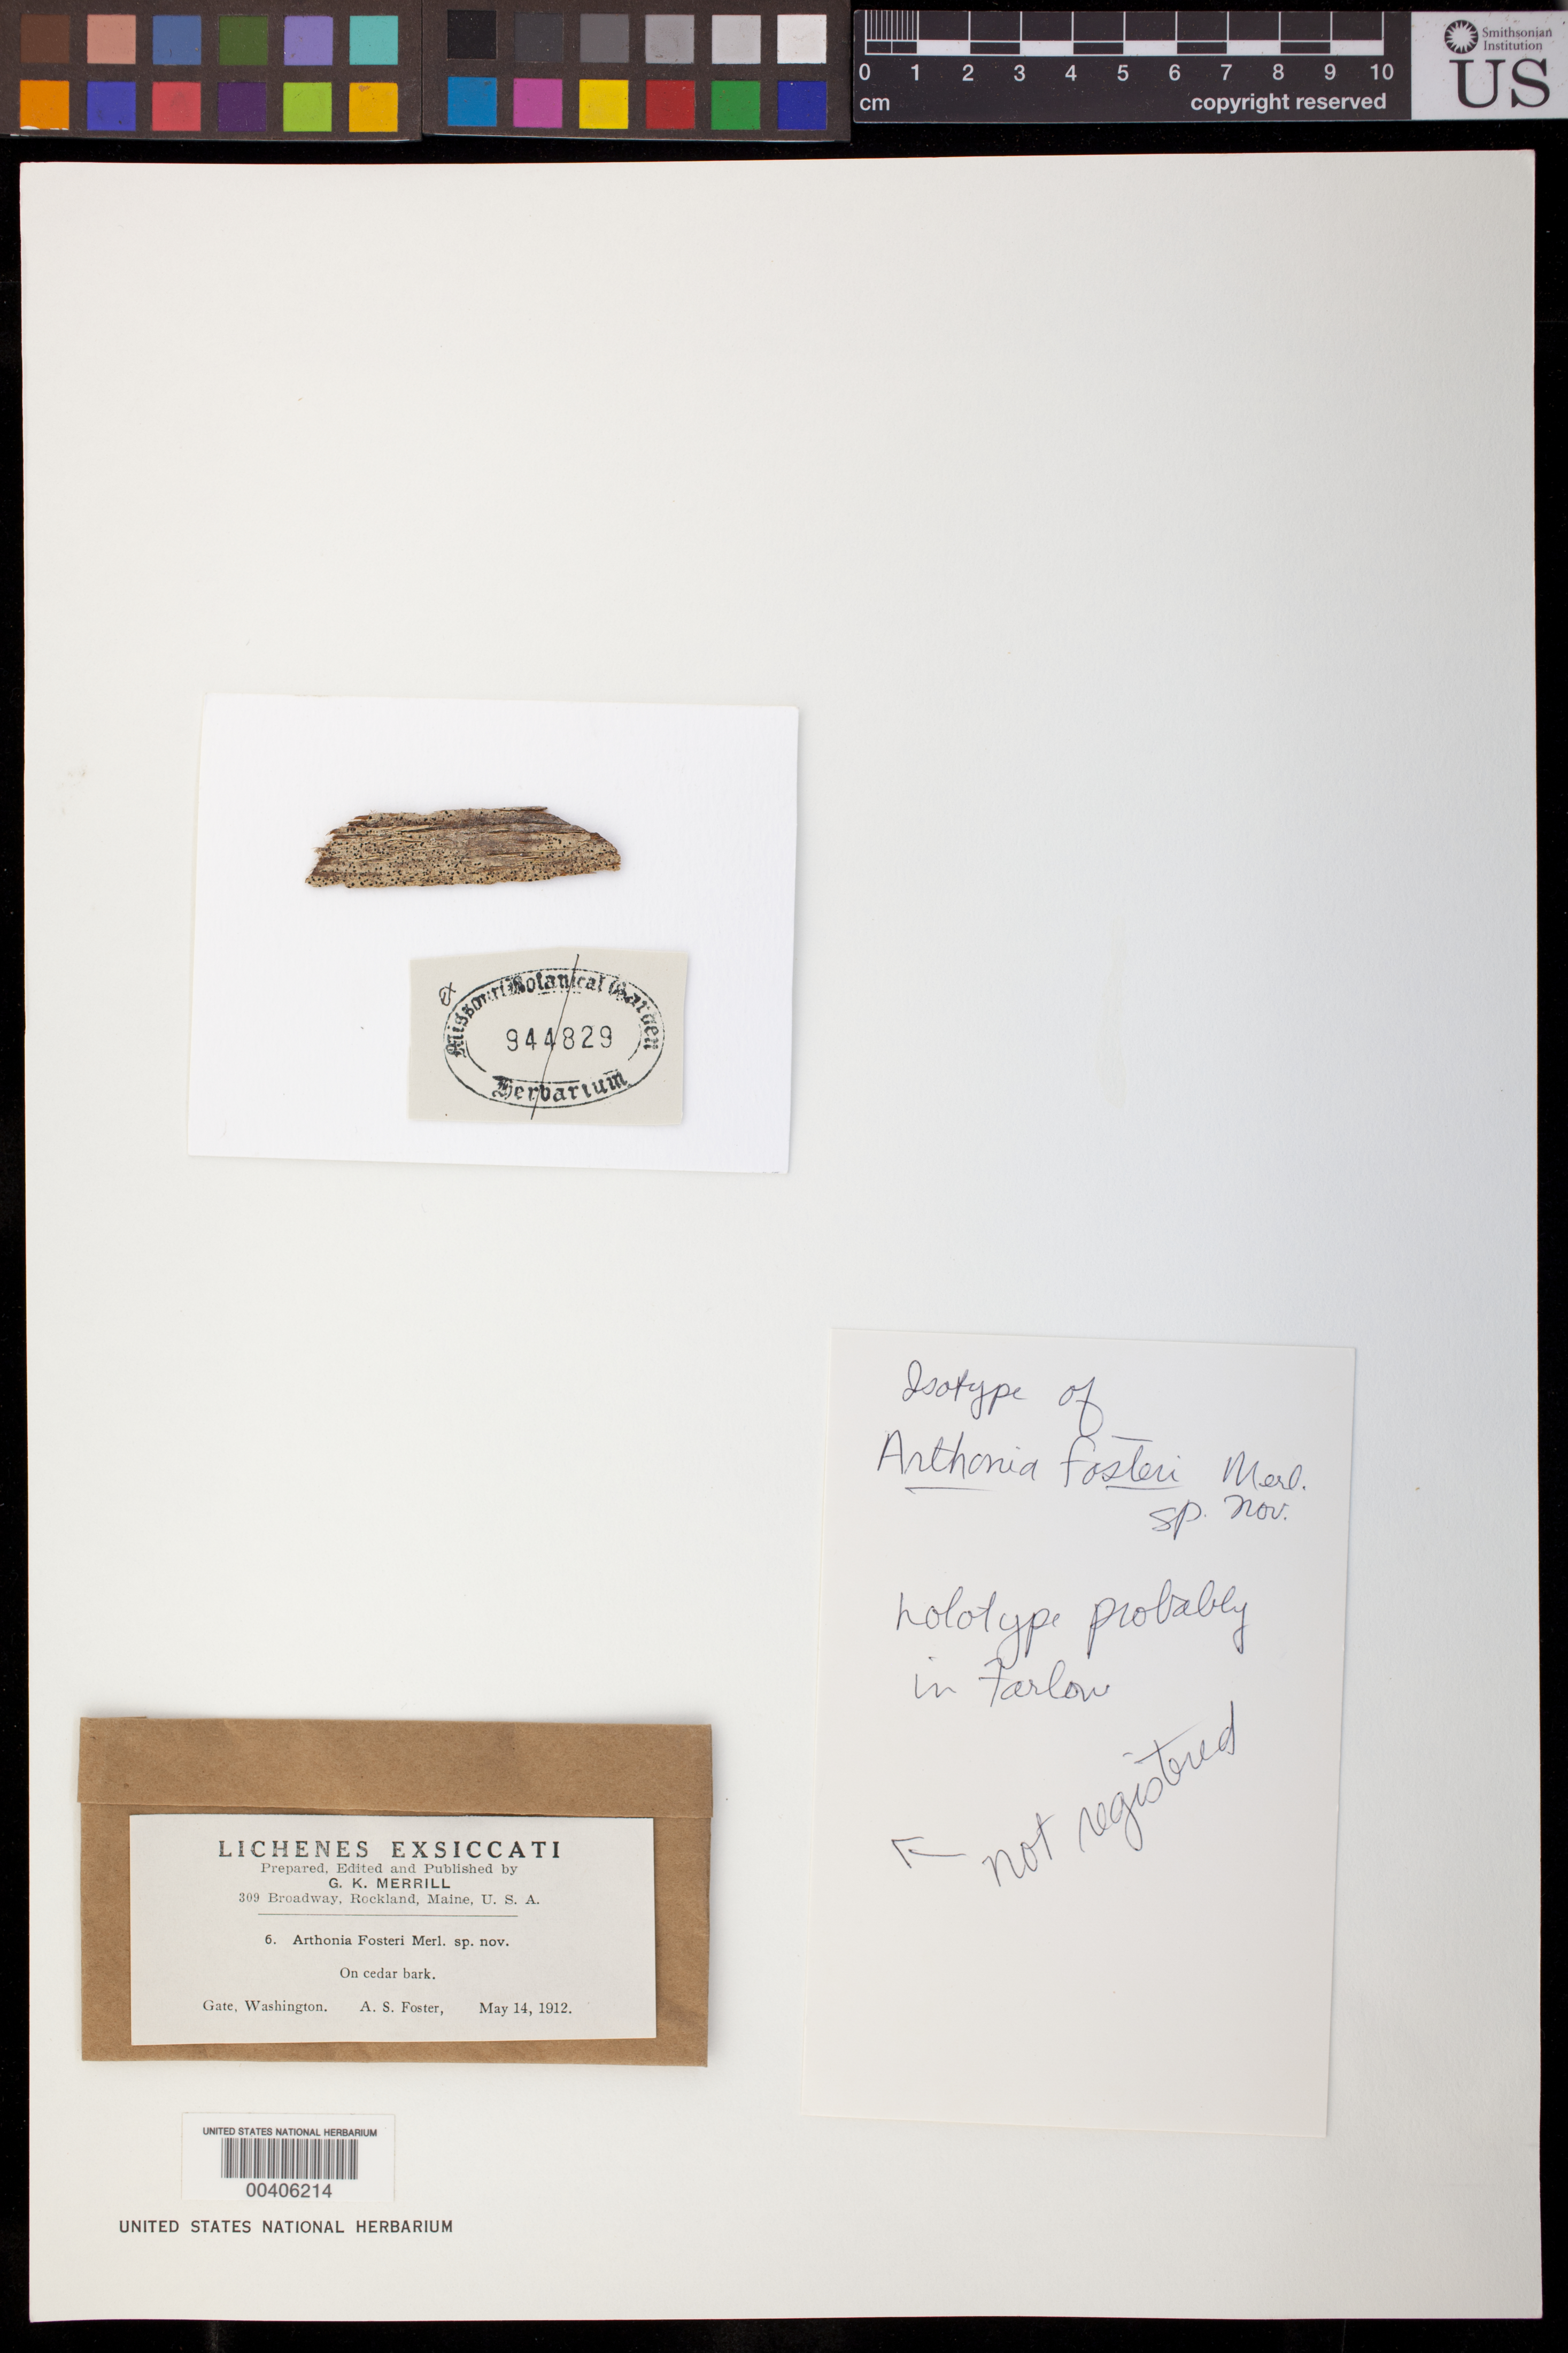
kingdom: Fungi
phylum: Ascomycota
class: Arthoniomycetes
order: Arthoniales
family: Arthoniaceae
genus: Arthonia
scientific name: Arthonia fosteri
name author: G. Merr.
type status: Isotype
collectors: A. S. Foster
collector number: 6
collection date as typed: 14 May 1912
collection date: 1912-05-14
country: United States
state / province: Washington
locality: Gate.